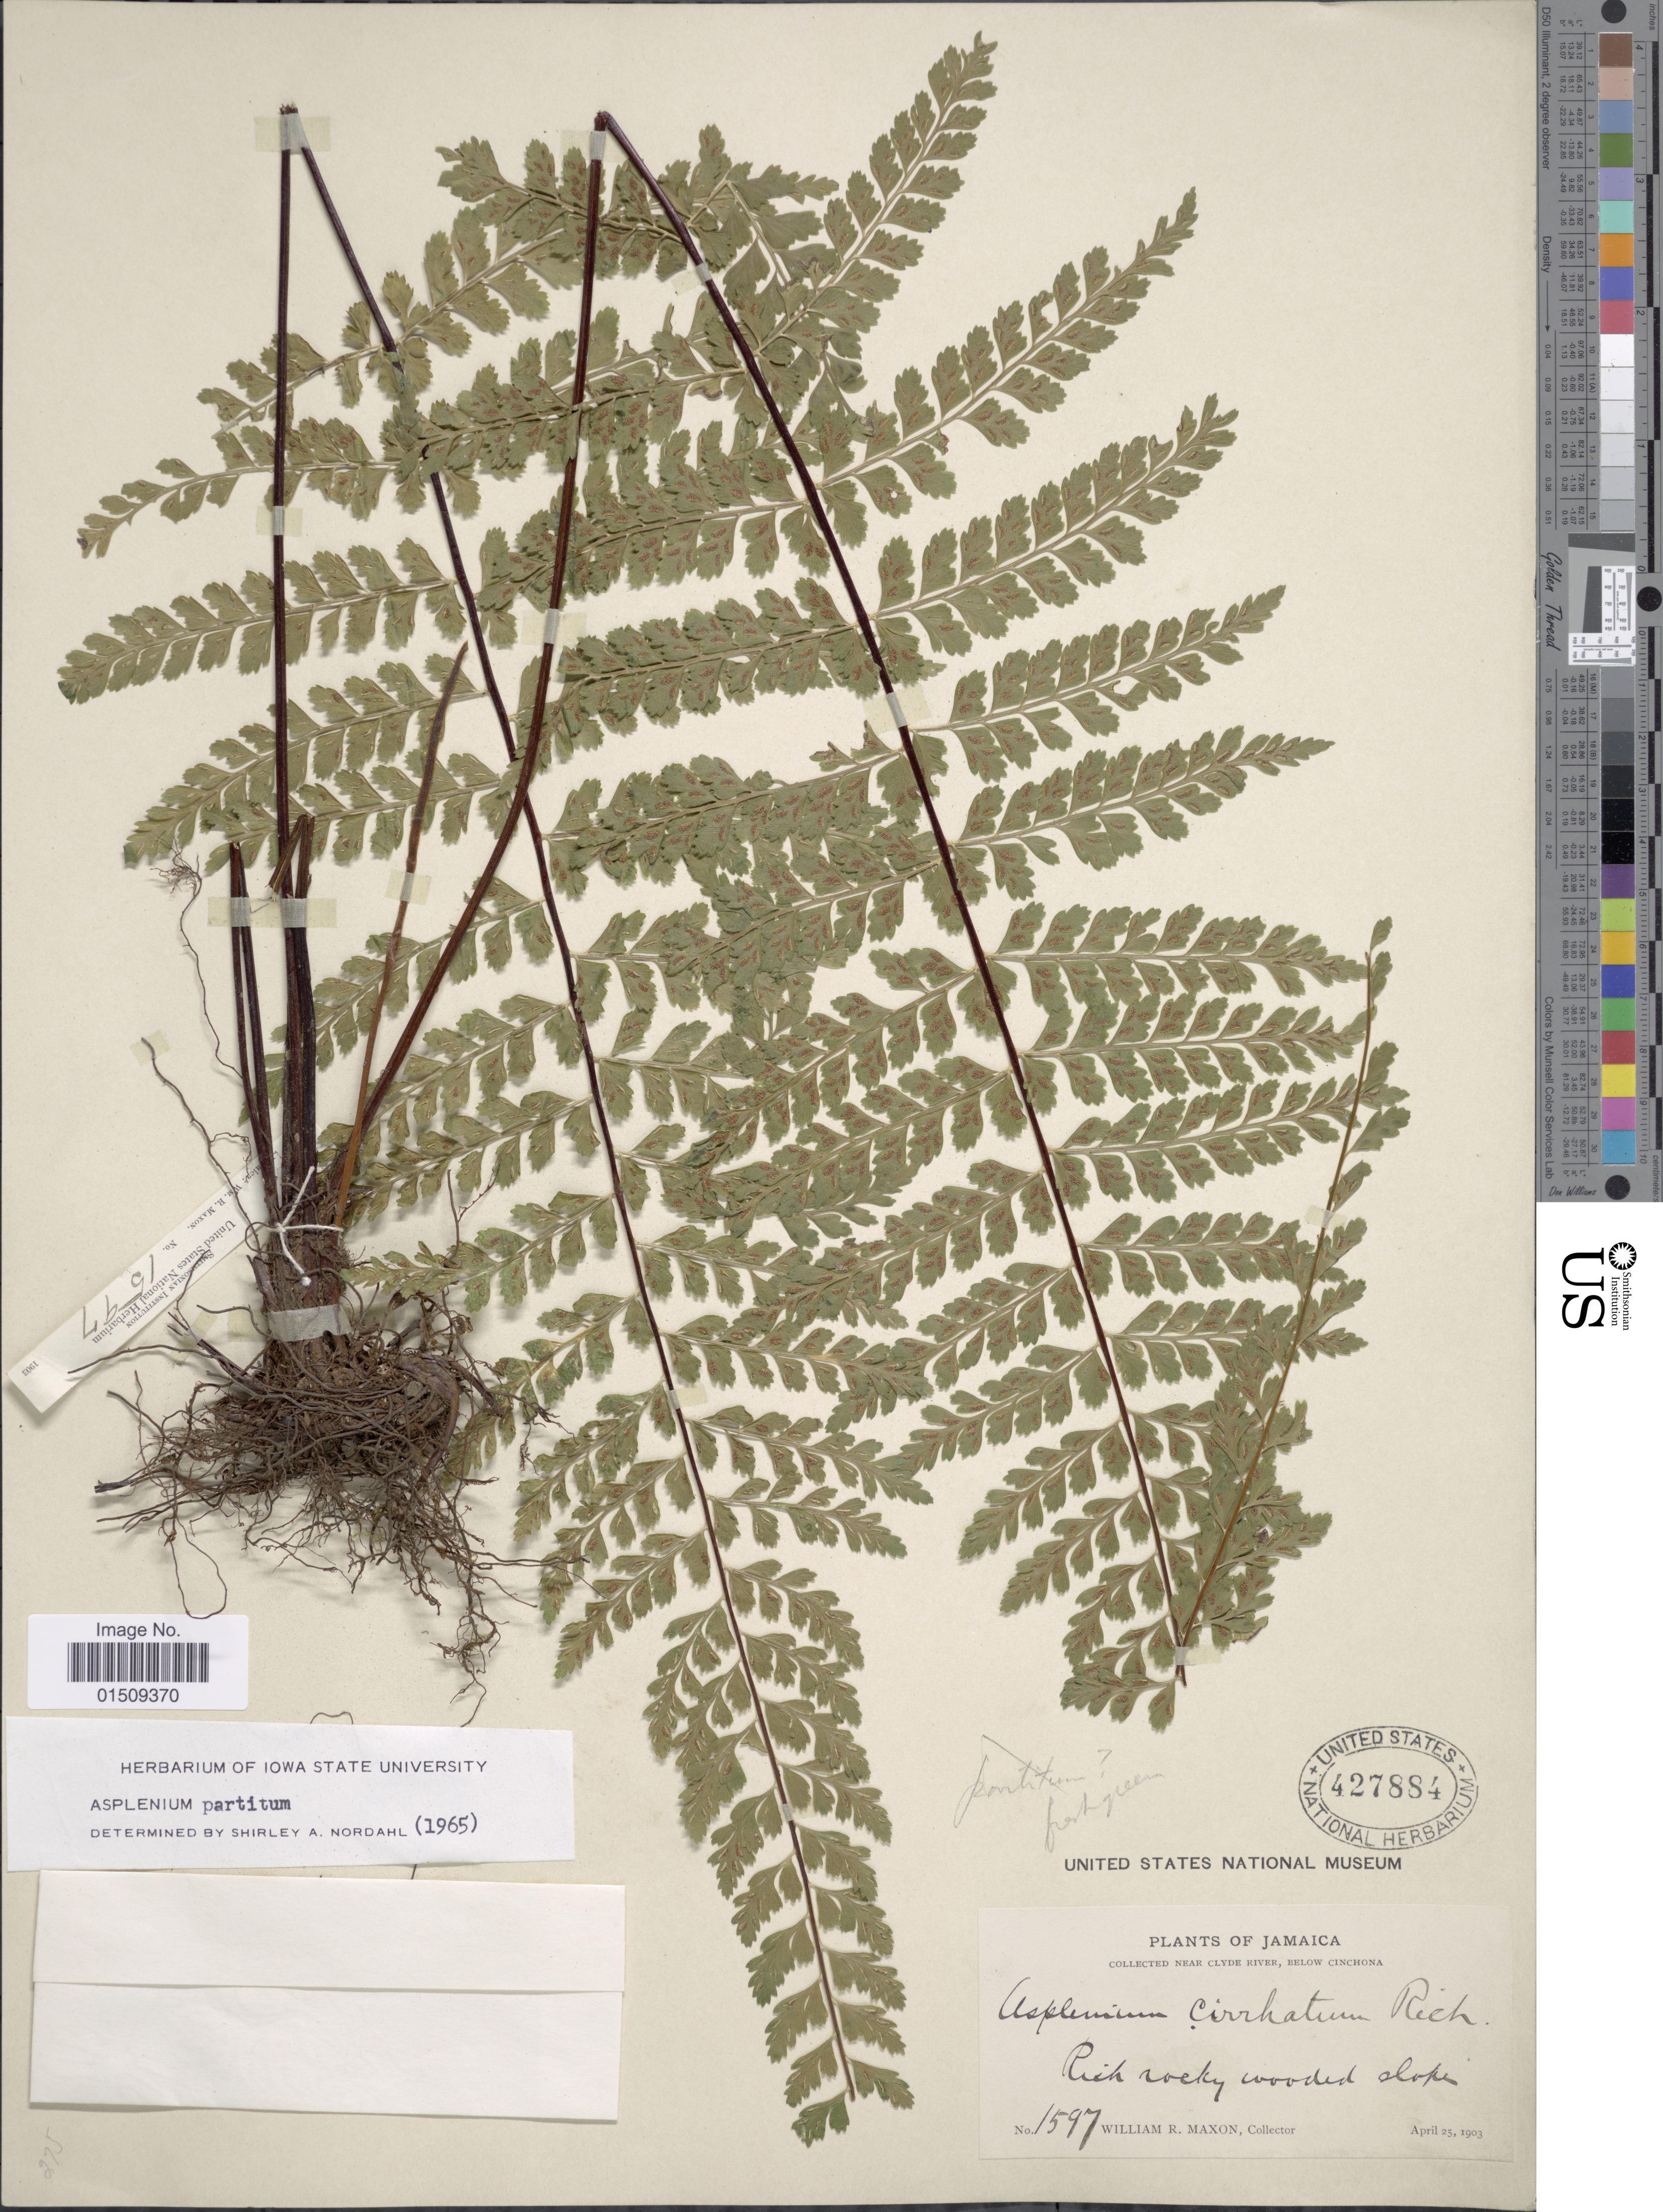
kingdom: Plantae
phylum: Tracheophyta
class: Polypodiopsida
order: Polypodiales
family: Aspleniaceae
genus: Asplenium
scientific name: Asplenium radicans var. partitum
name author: (Klotzsch) Hieron.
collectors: W. R. Maxon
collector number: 1597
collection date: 1903-04-25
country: Jamaica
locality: Near Clyde River, below Cinchona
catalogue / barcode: US 427884